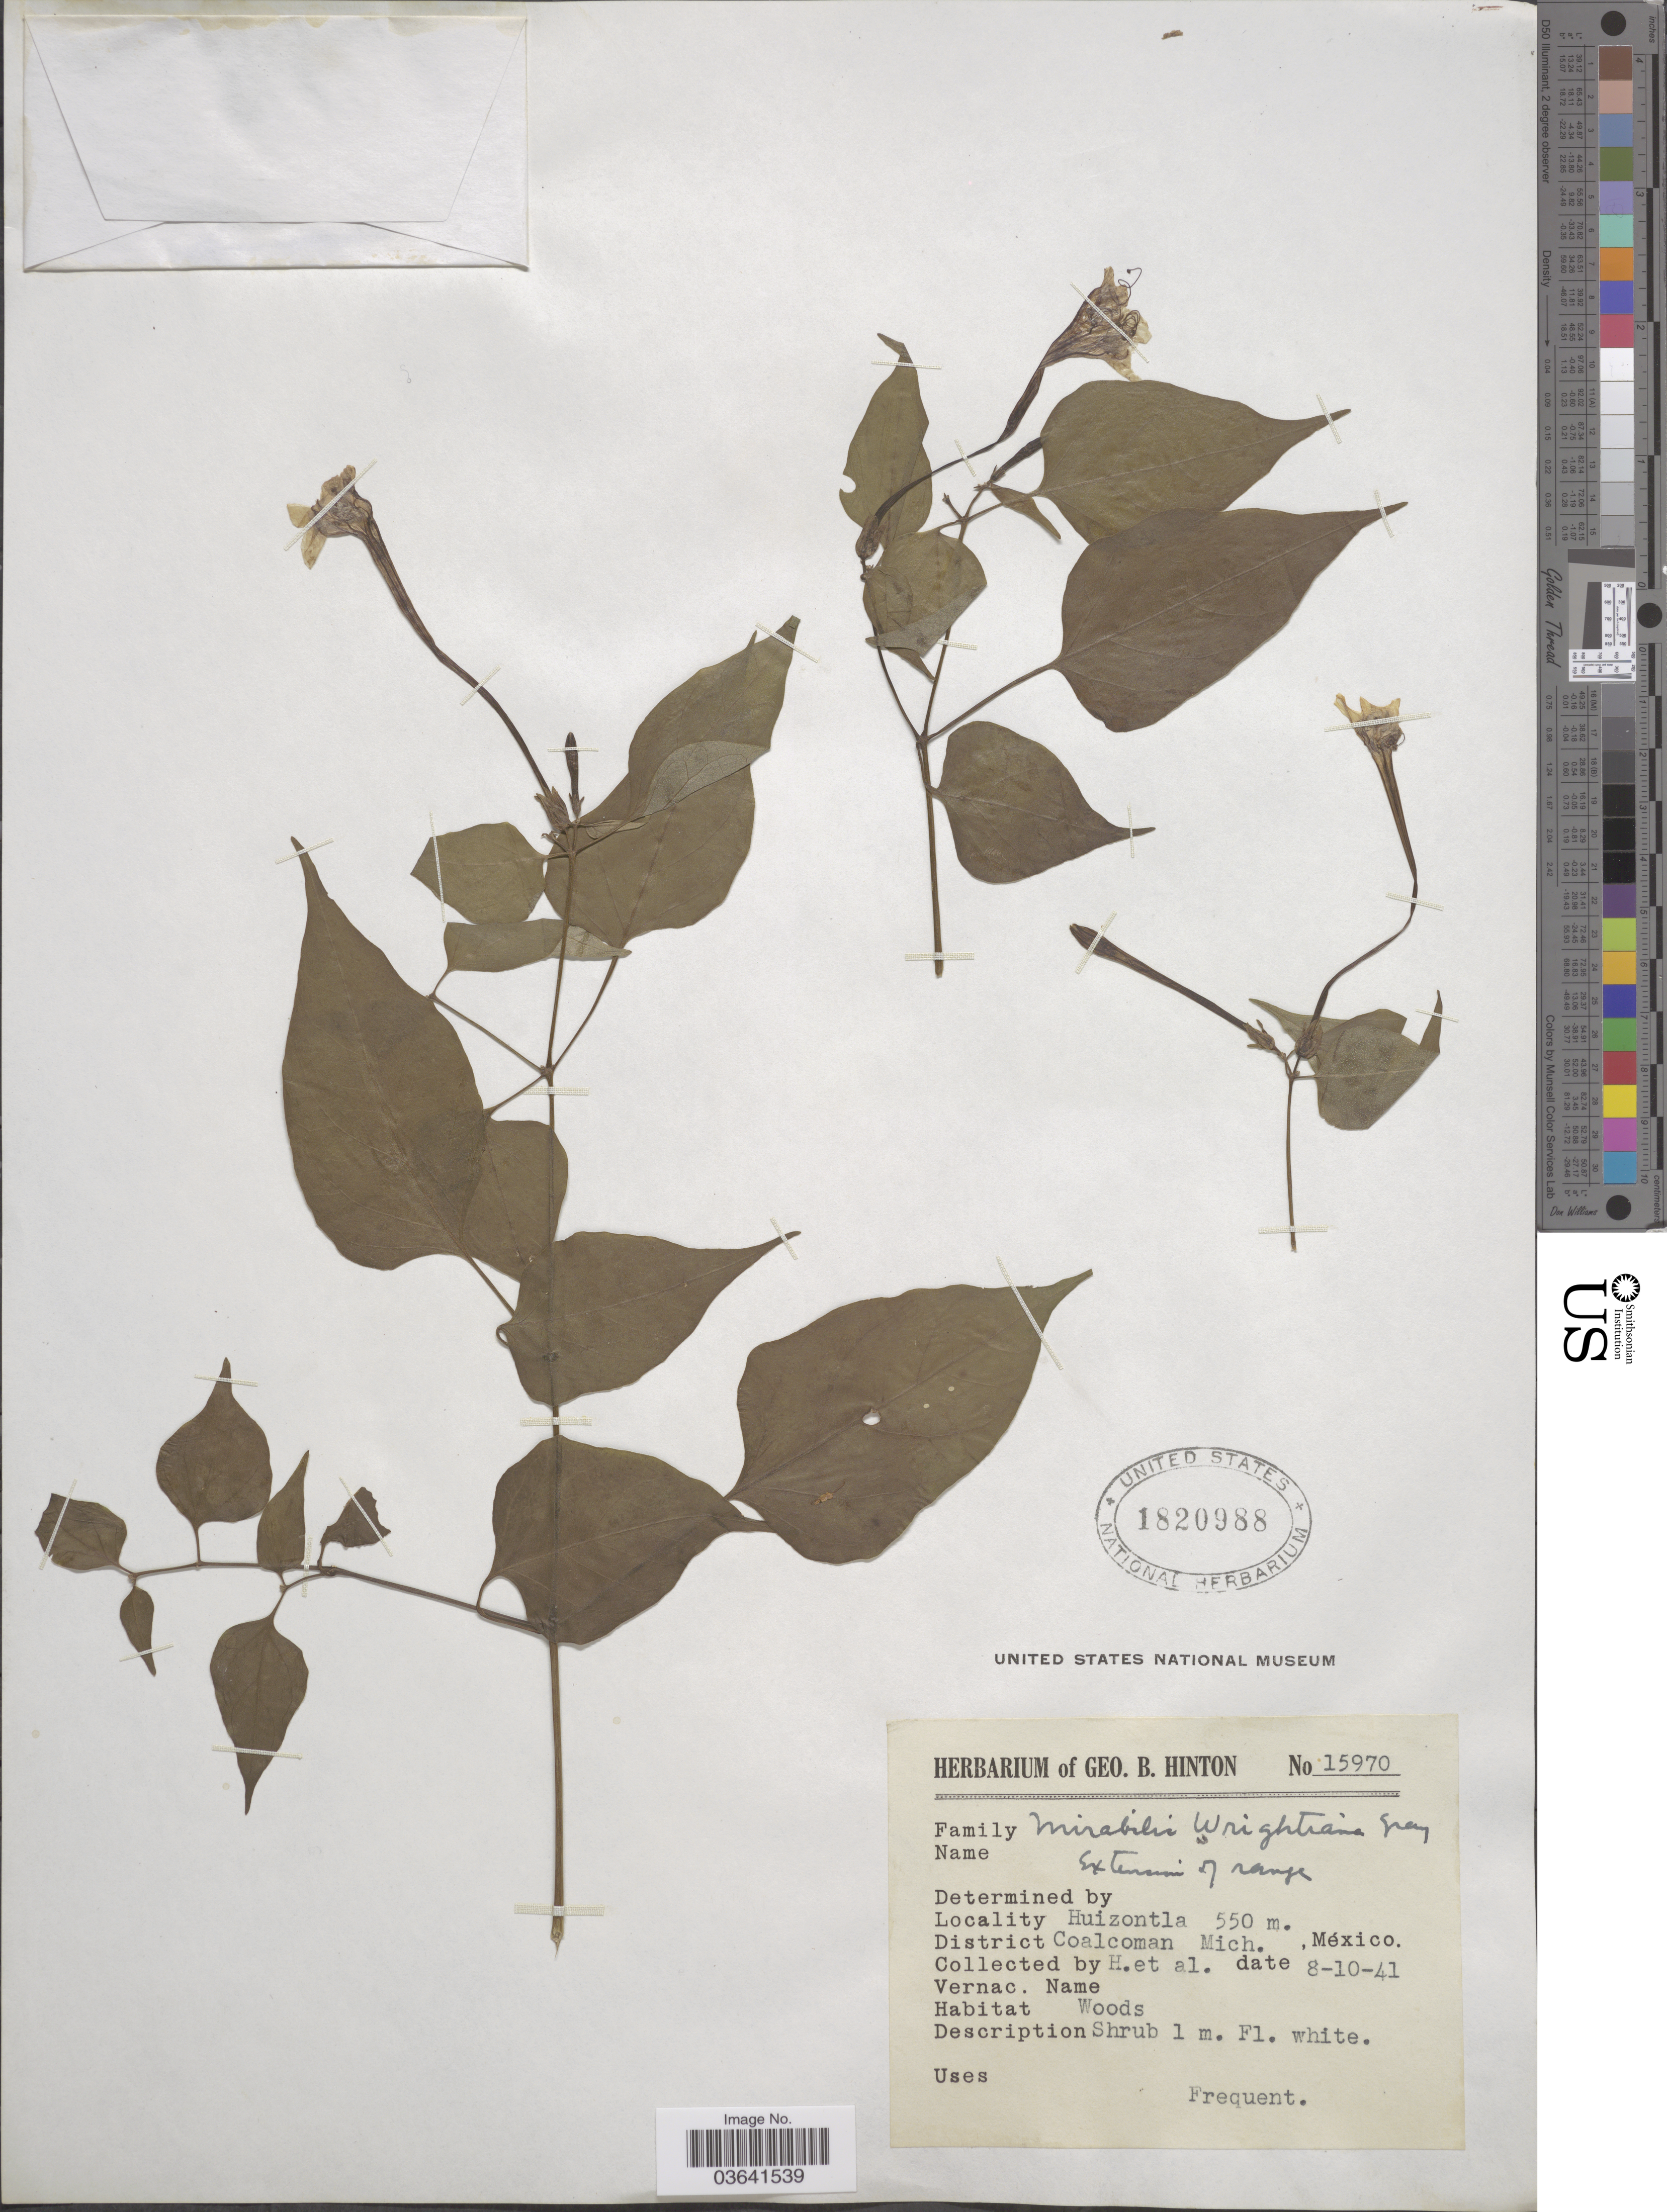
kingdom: Plantae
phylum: Tracheophyta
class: Magnoliopsida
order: Caryophyllales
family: Nyctaginaceae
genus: Mirabilis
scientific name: Mirabilis wrightiana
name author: A. Gray & Britton ex Kearney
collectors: G. B. Hinton & et al.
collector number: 15970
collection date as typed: Transcribed d/m/y: 10/8/41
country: Mexico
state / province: Michoacán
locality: Huizontla. District Coalcoman.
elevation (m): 550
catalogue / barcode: US 1820988